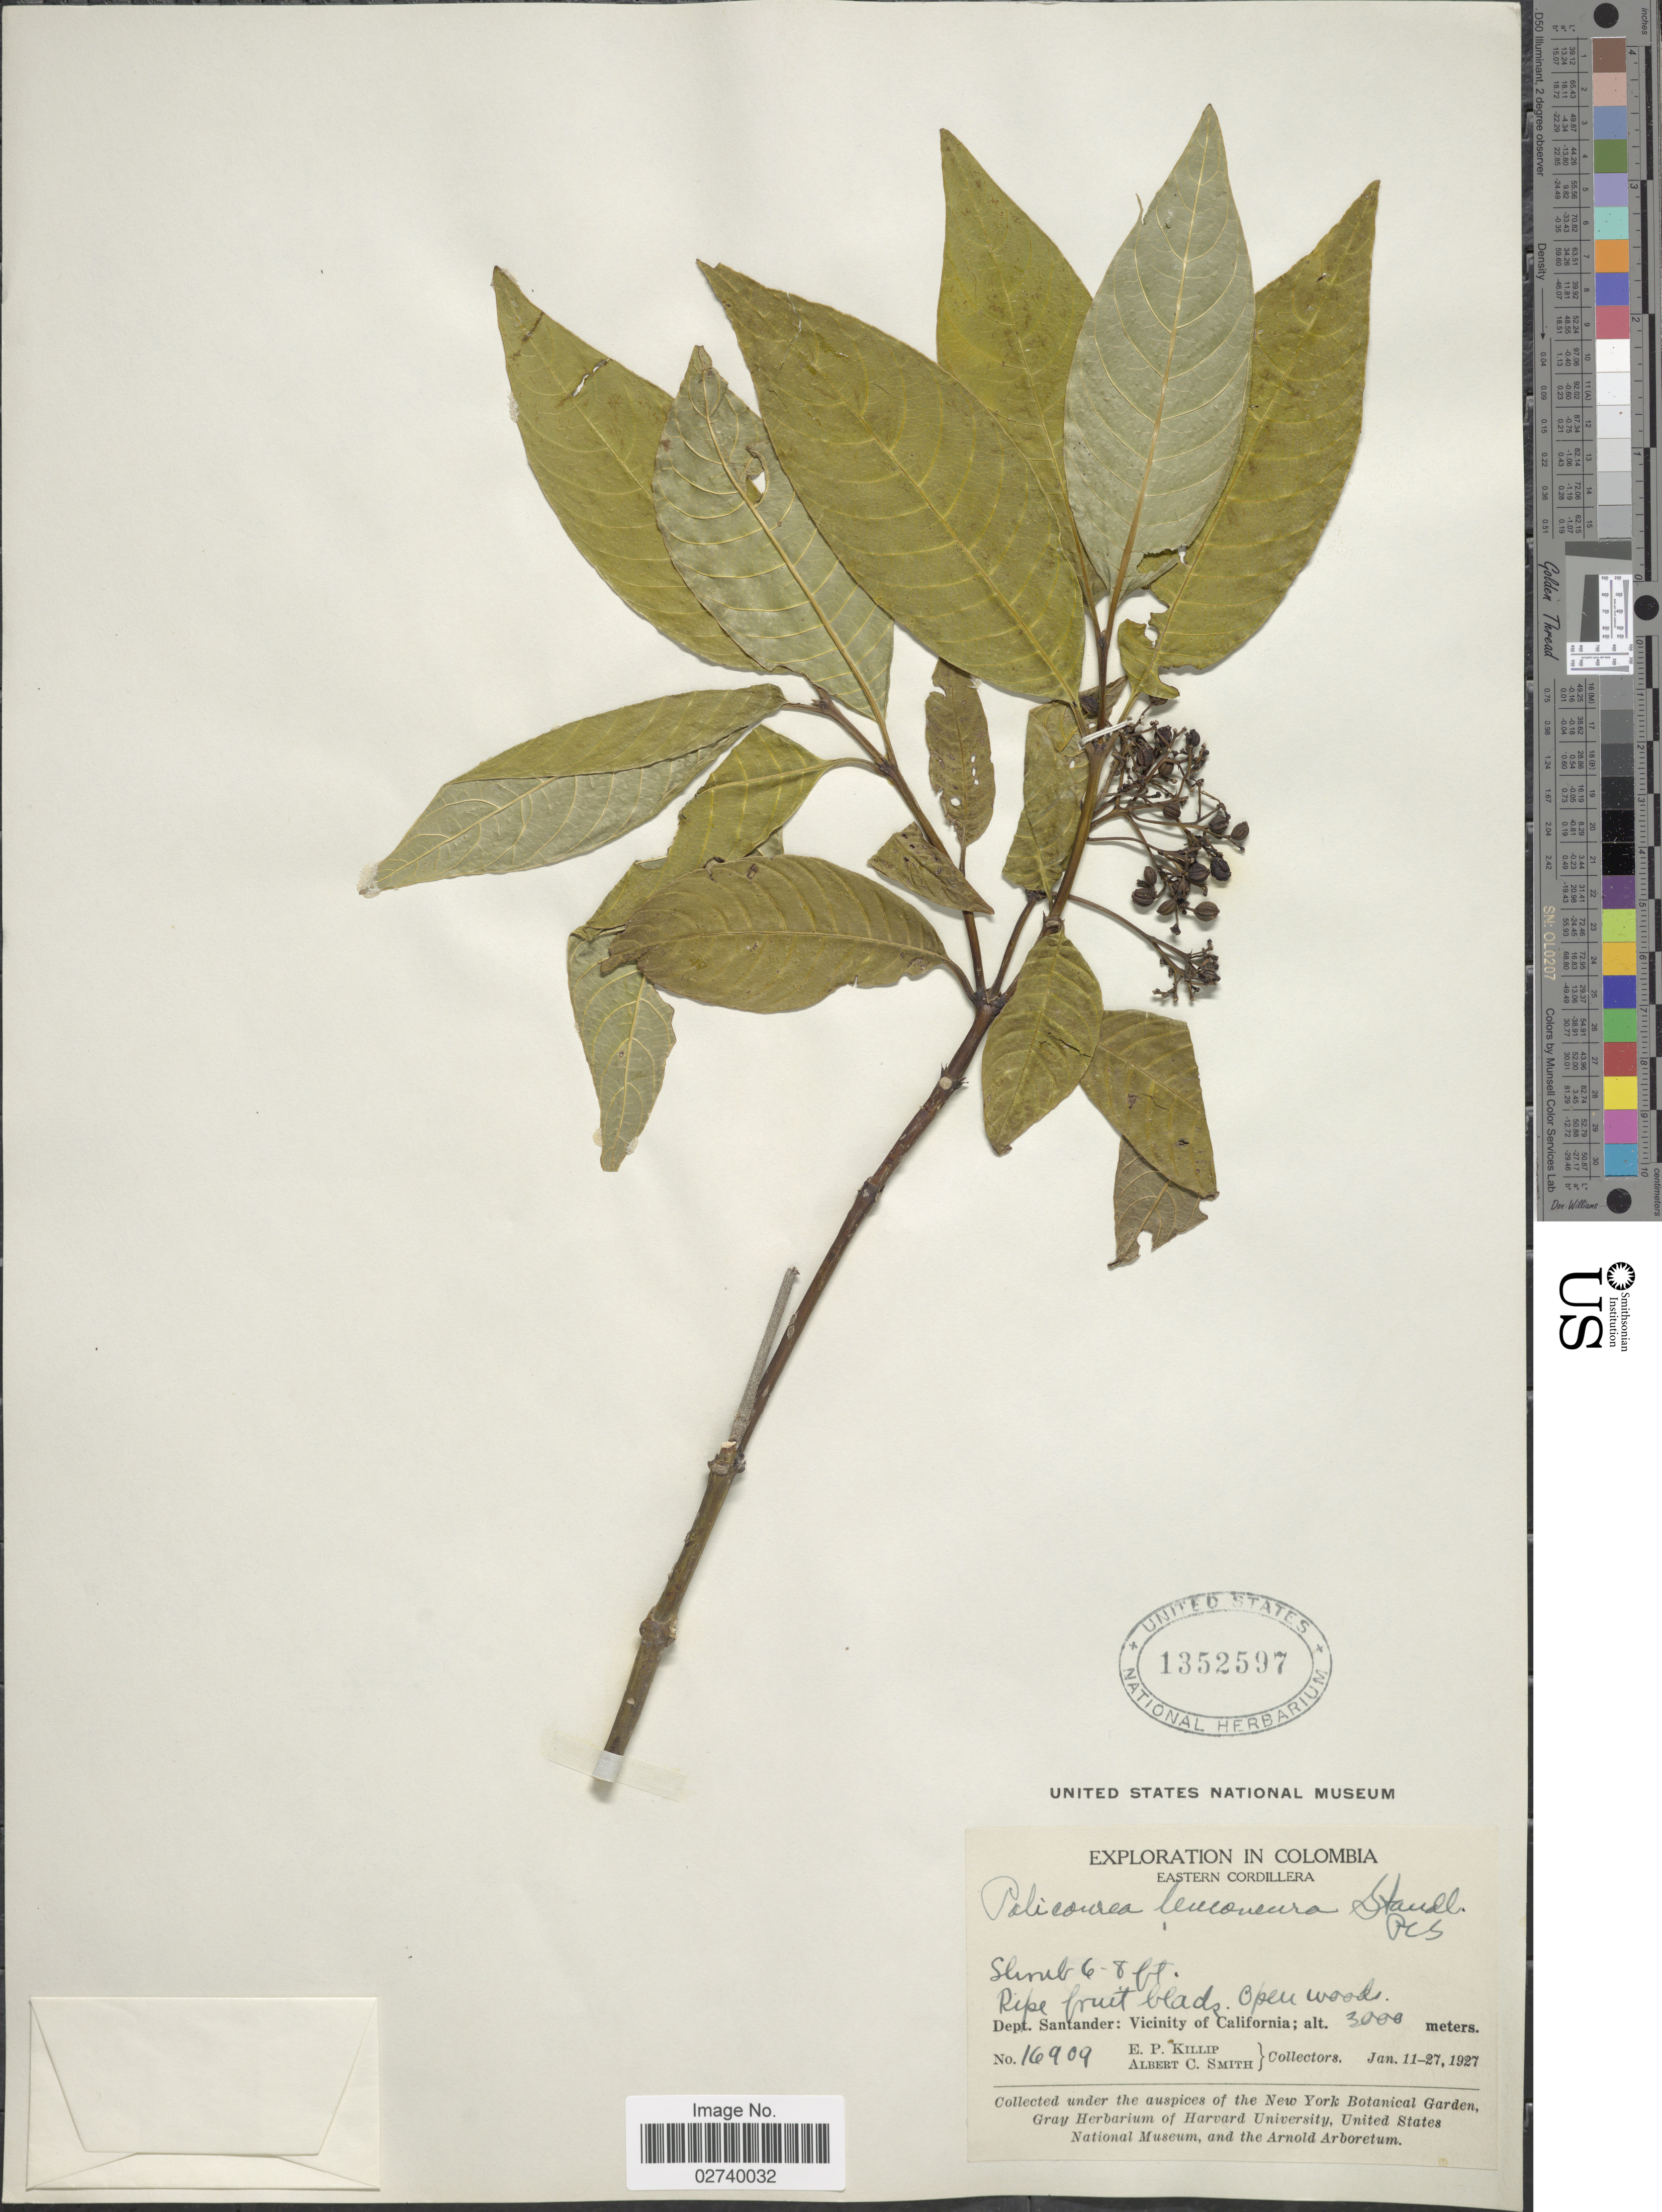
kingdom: Plantae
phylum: Tracheophyta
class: Magnoliopsida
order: Gentianales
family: Rubiaceae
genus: Palicourea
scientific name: Palicourea leuconeura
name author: Standl.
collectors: E. P. Killip & A. C. Smith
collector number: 16909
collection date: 1927-01-11/1927-01-27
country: Colombia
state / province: Santander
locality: Eastern Cordillera. Vicinity of California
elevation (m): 3000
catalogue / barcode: US 1352597